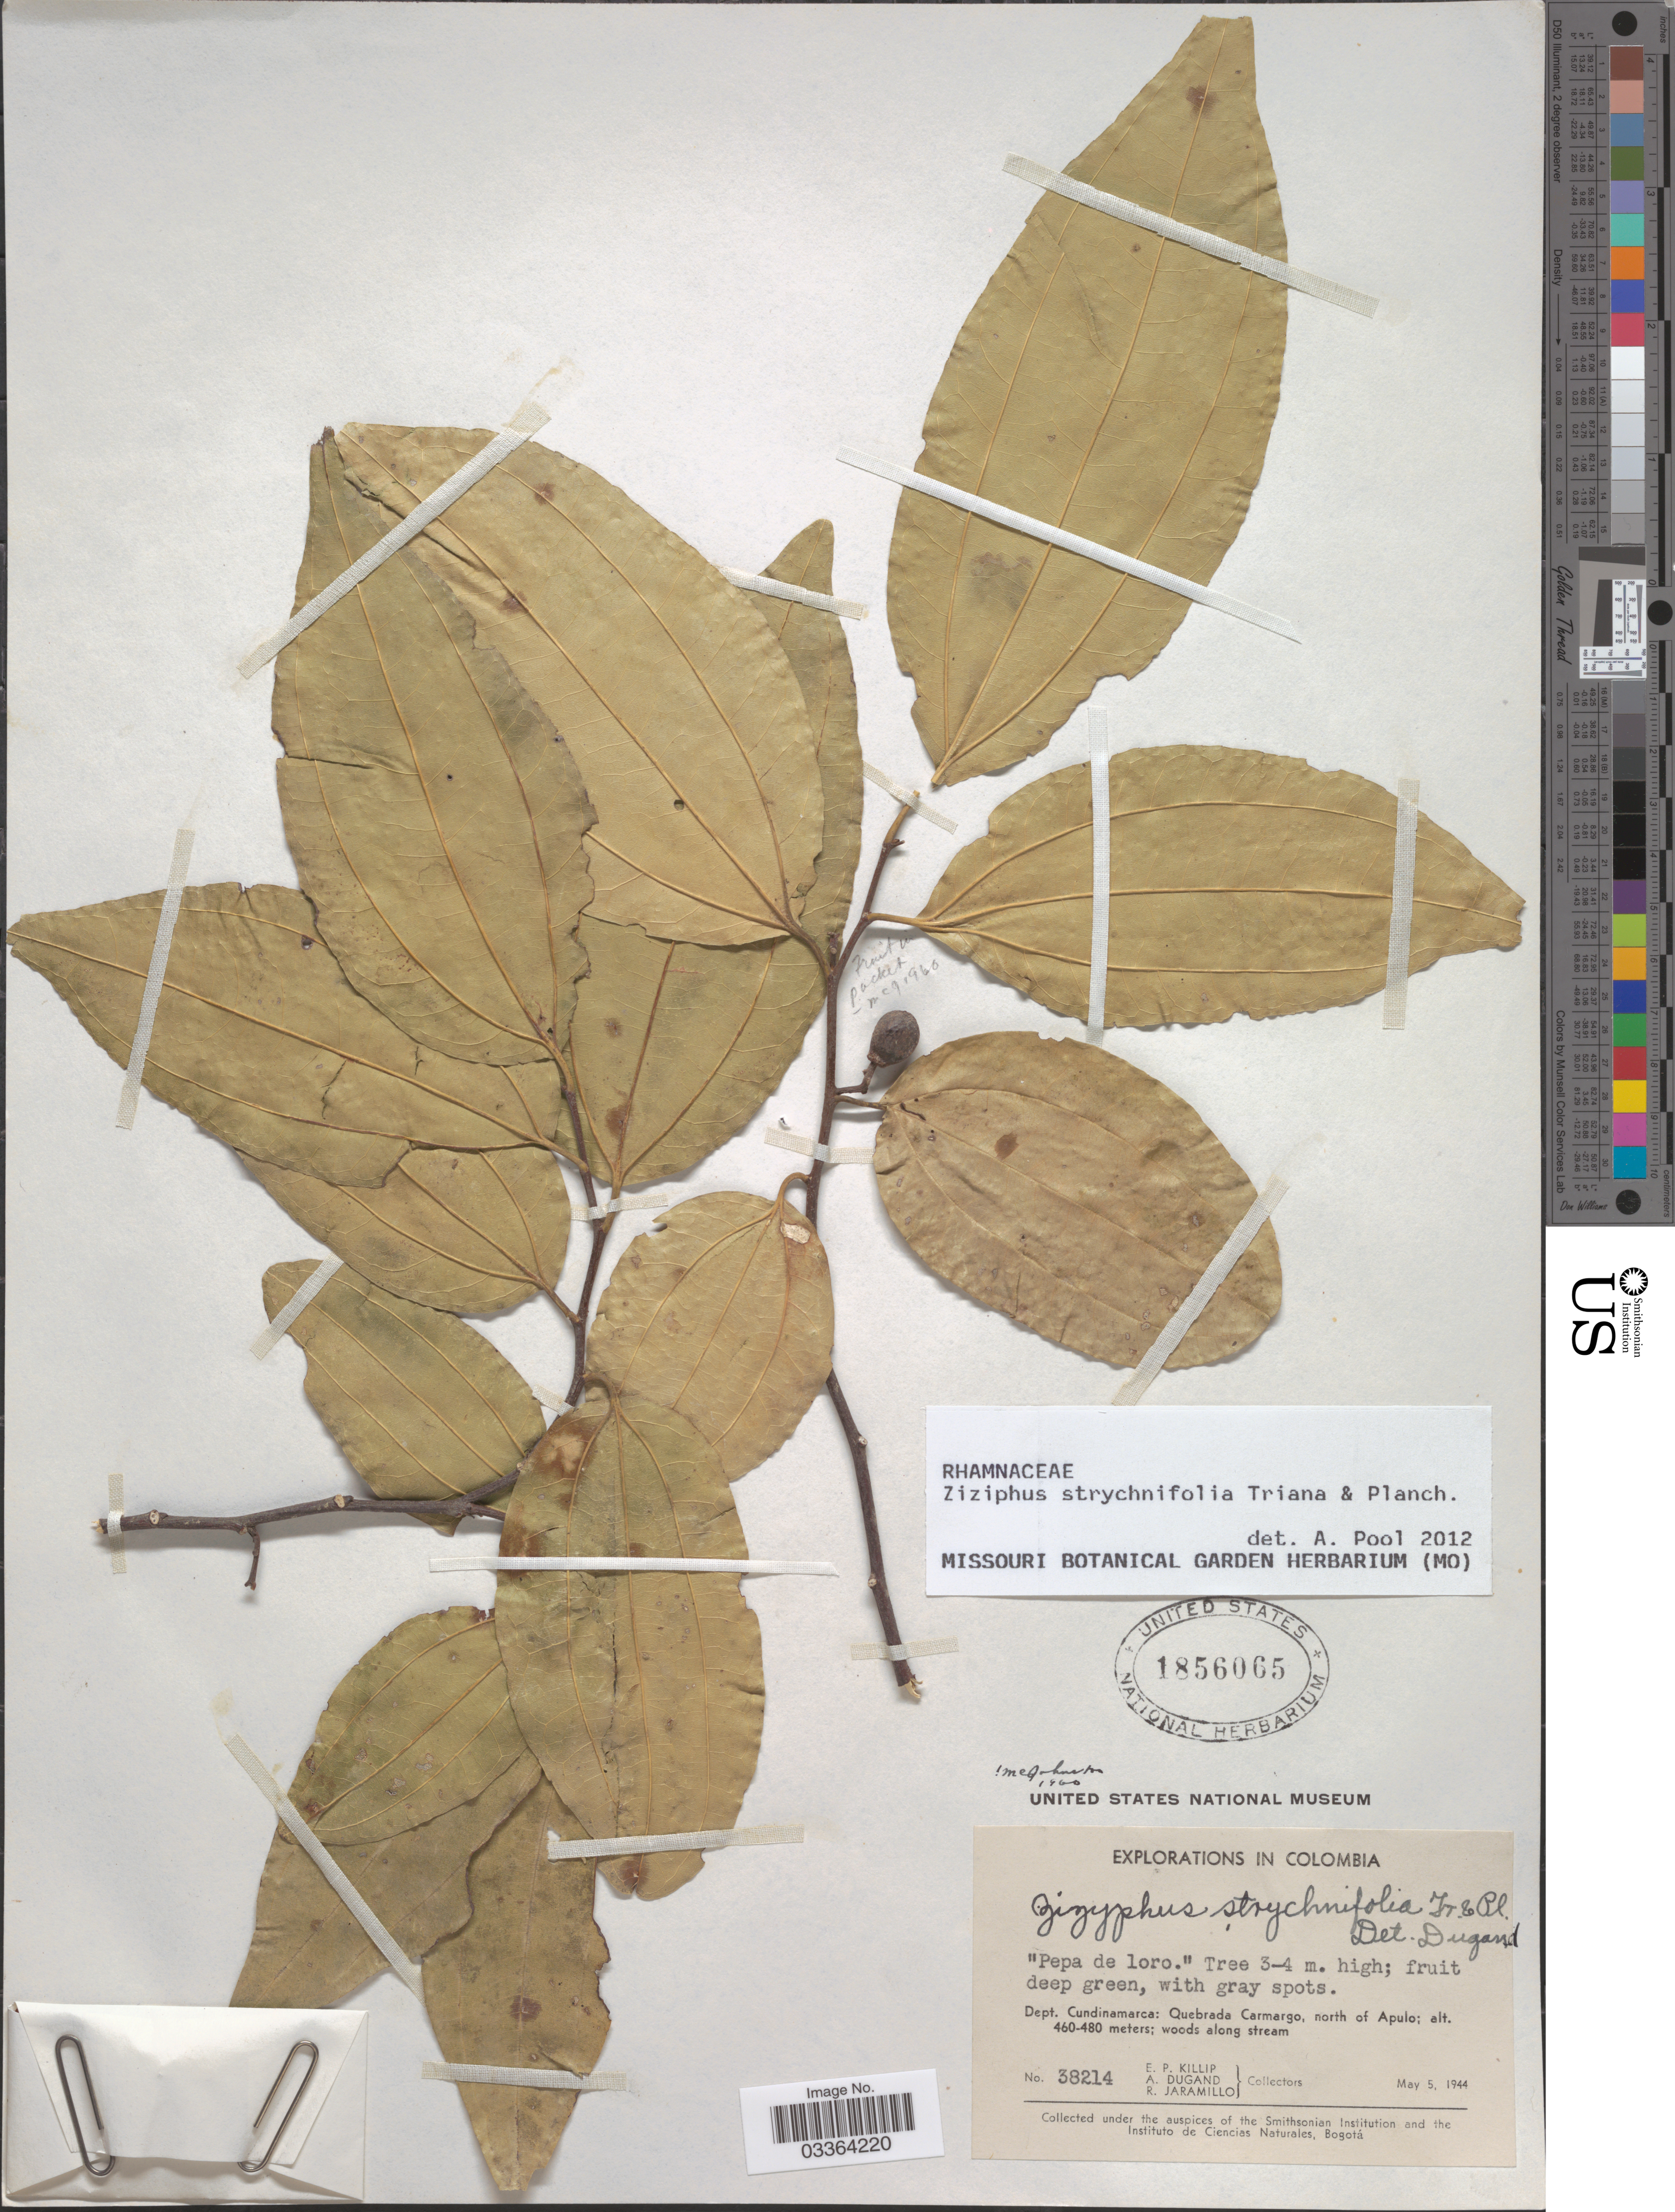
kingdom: Plantae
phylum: Tracheophyta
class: Magnoliopsida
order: Rosales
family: Rhamnaceae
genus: Sarcomphalus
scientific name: Sarcomphalus strychnifolius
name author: (Triana & Planch.) Hauenschild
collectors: E. P. Killip, A. Dugand & R. Jaramillo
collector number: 38214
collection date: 1944-05-05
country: Colombia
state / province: Cundinamarca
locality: Dept. Cundinamarca: Quebrada Carmargo, north of Apulo.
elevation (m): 460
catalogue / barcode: US 1856065